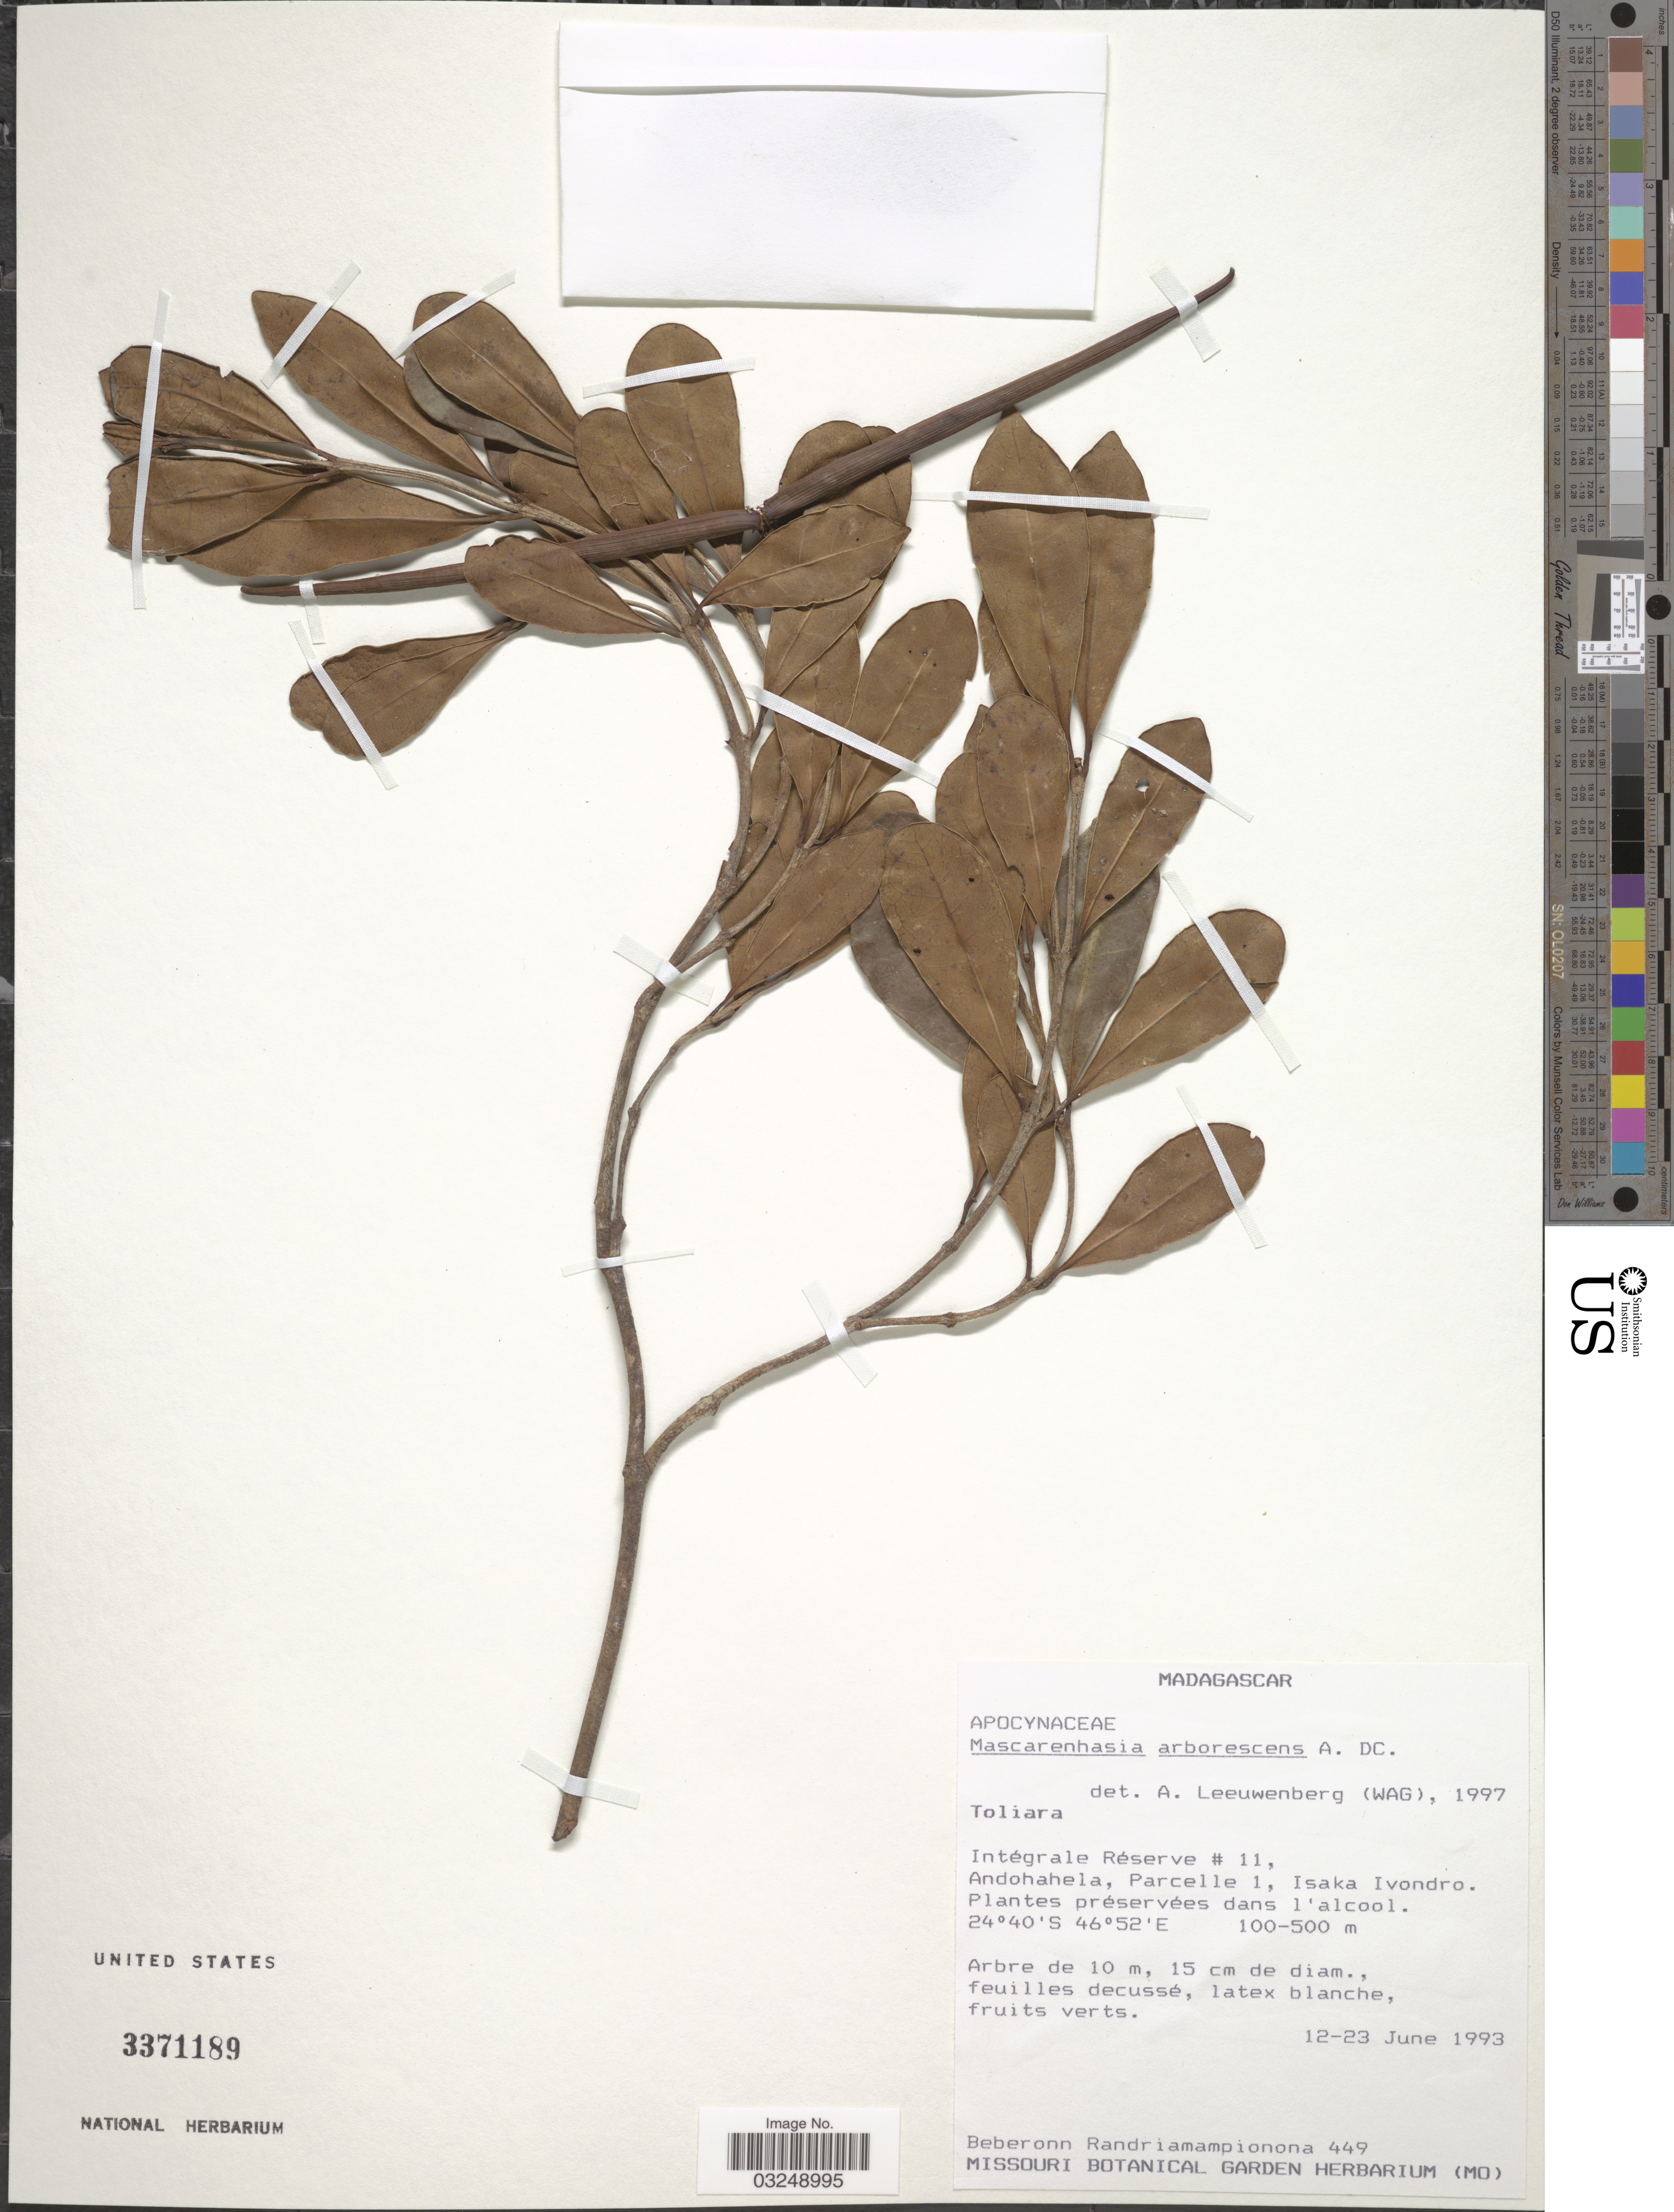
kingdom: Plantae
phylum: Tracheophyta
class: Magnoliopsida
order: Gentianales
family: Apocynaceae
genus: Mascarenhasia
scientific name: Mascarenhasia arborescens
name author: A. DC.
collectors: B. Randriamampionona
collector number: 449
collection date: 1993-06-12/1993-06-23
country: Madagascar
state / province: Anosy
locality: Intégrale Réserve # 11, Andohahela, Parcelle 1, Isaka Ivondro.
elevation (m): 100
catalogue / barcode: US 3371189